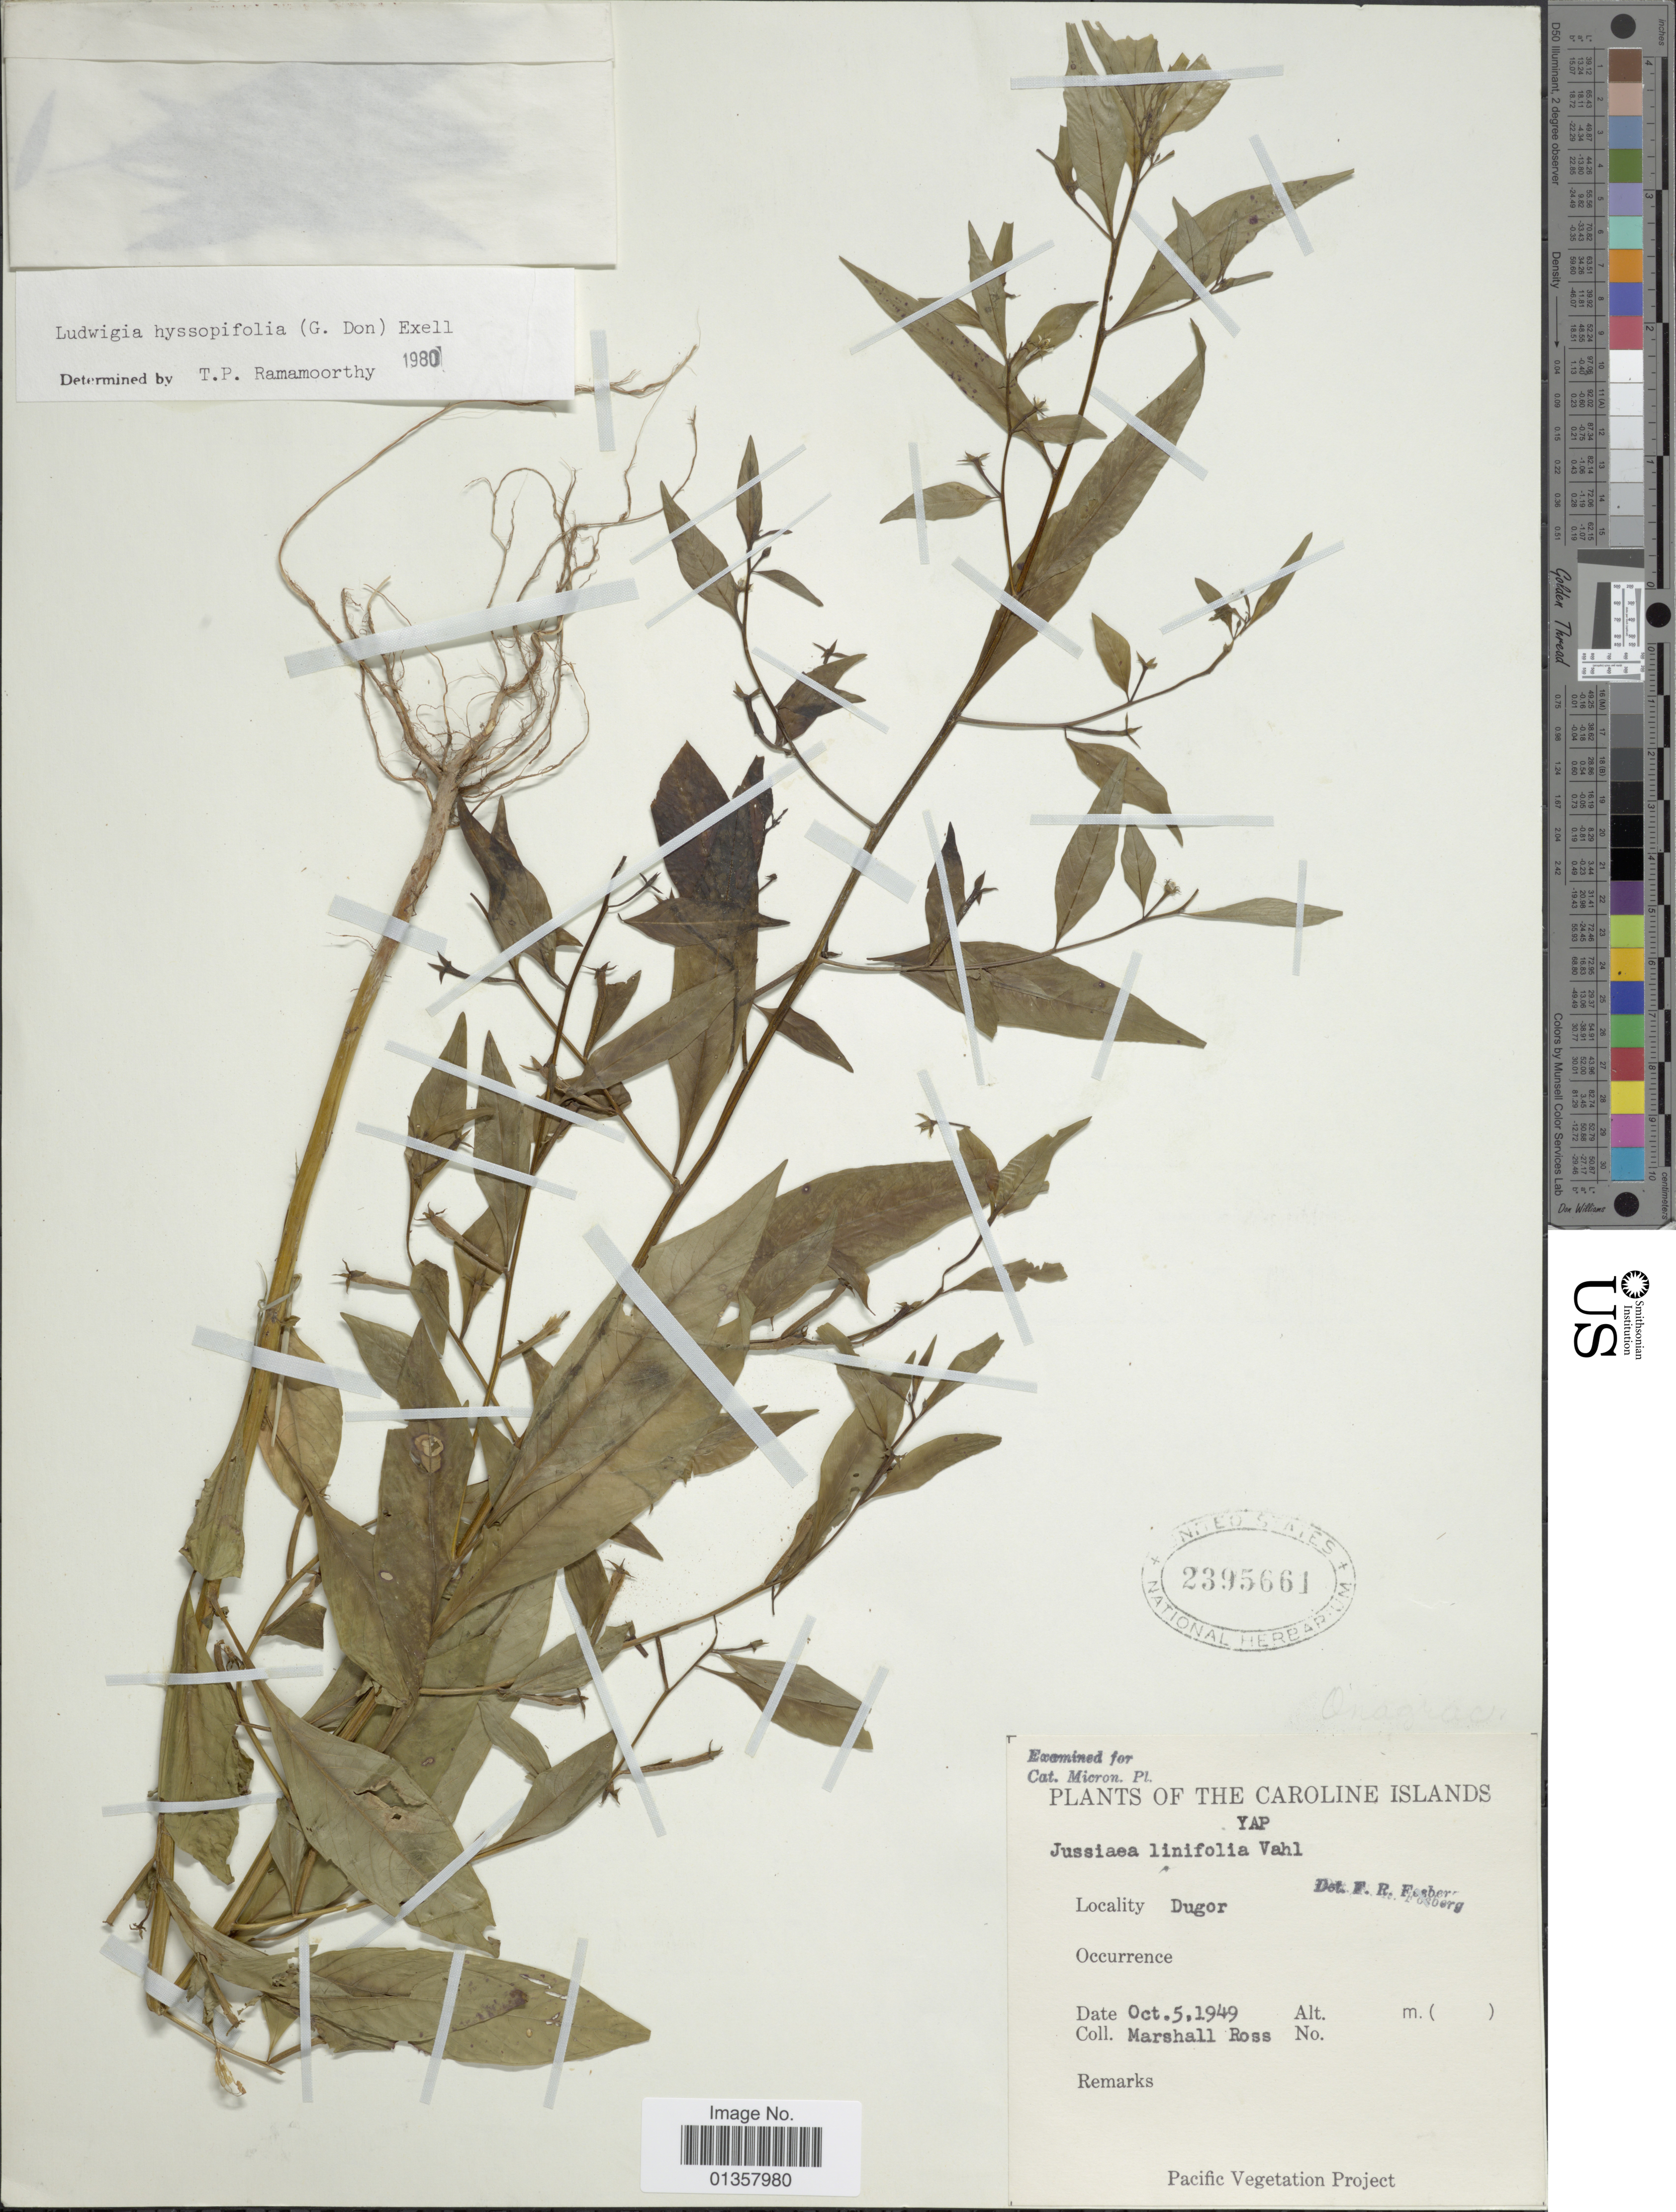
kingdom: Plantae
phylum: Tracheophyta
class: Magnoliopsida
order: Myrtales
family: Onagraceae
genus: Ludwigia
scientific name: Ludwigia hyssopifolia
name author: (G. Don) Exell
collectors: M. Ross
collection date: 1949-10-05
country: Micronesia, Federated States of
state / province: Yap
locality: Caroline Islands, Dugor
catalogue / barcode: US 2395661